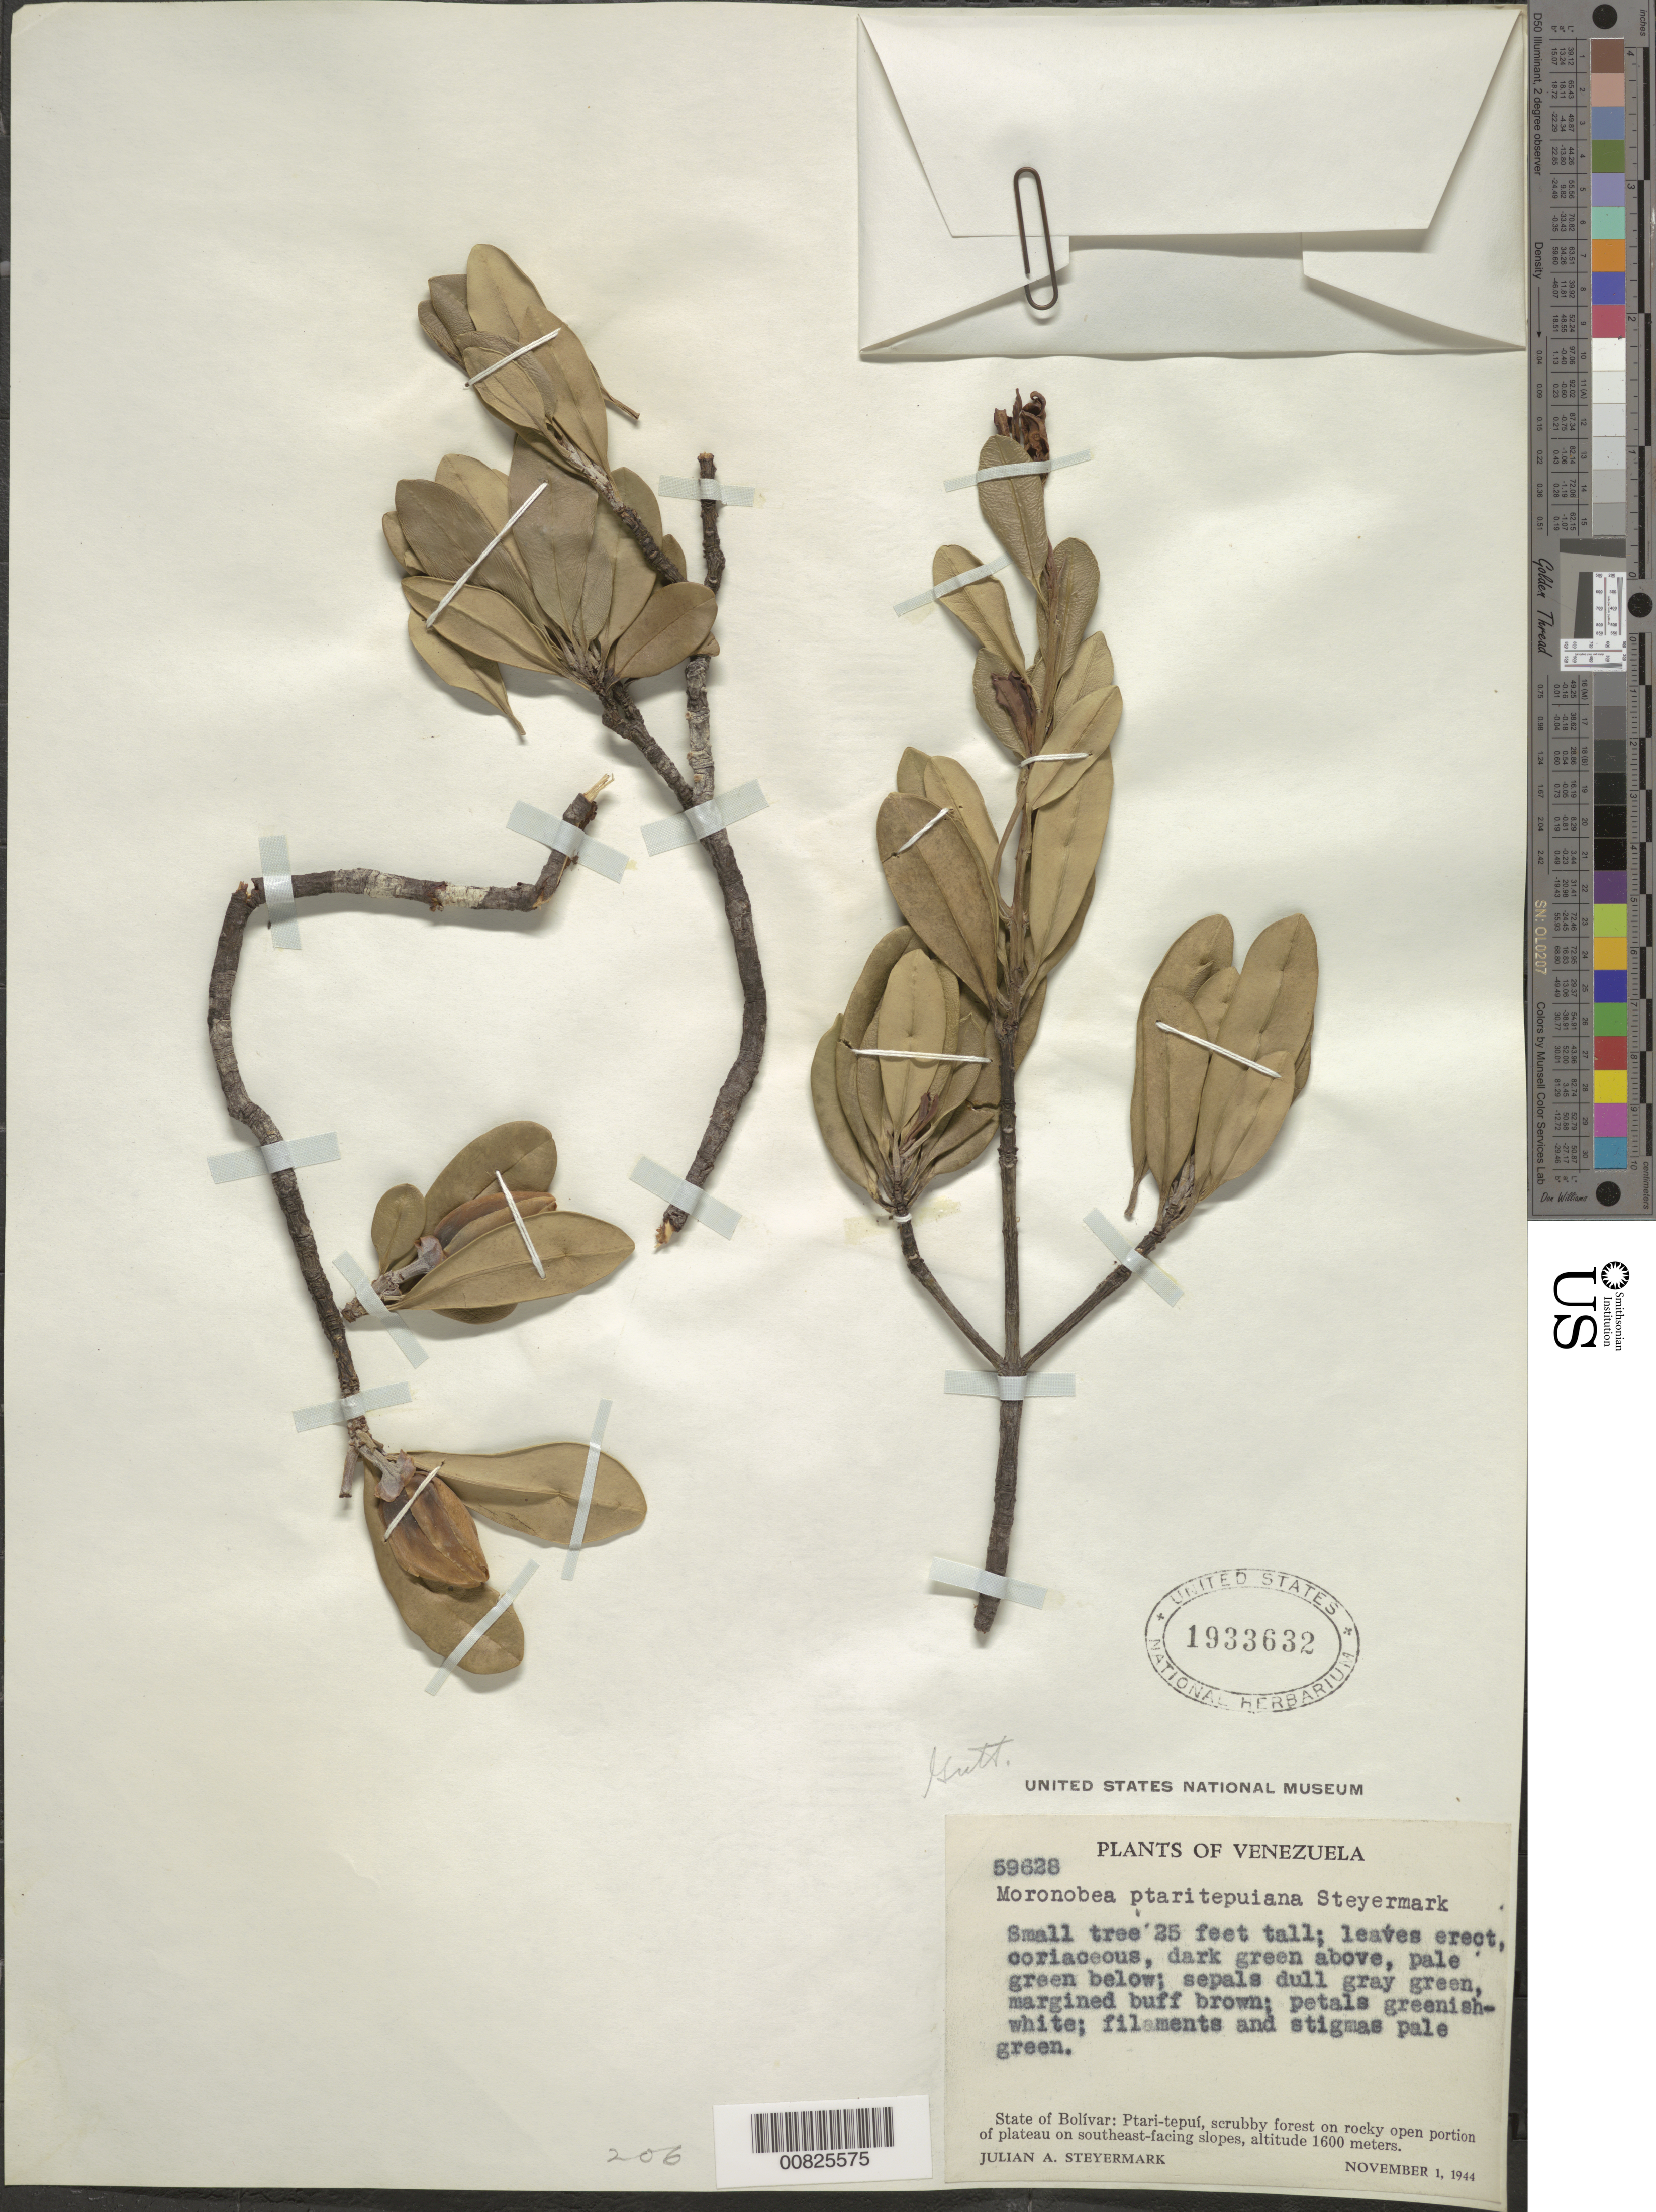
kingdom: Plantae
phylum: Tracheophyta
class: Magnoliopsida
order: Malpighiales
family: Clusiaceae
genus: Moronobea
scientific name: Moronobea ptaritepuiana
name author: Steyerm.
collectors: J. Steyermark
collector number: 59628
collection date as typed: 1-Nov-44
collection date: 1944-11-01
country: Venezuela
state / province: Bolívar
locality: Ptari-tepuí, plateau on SE-facing slopes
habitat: Scrubby forest on rocky open portion of plateau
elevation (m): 1600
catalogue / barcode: US 1933632